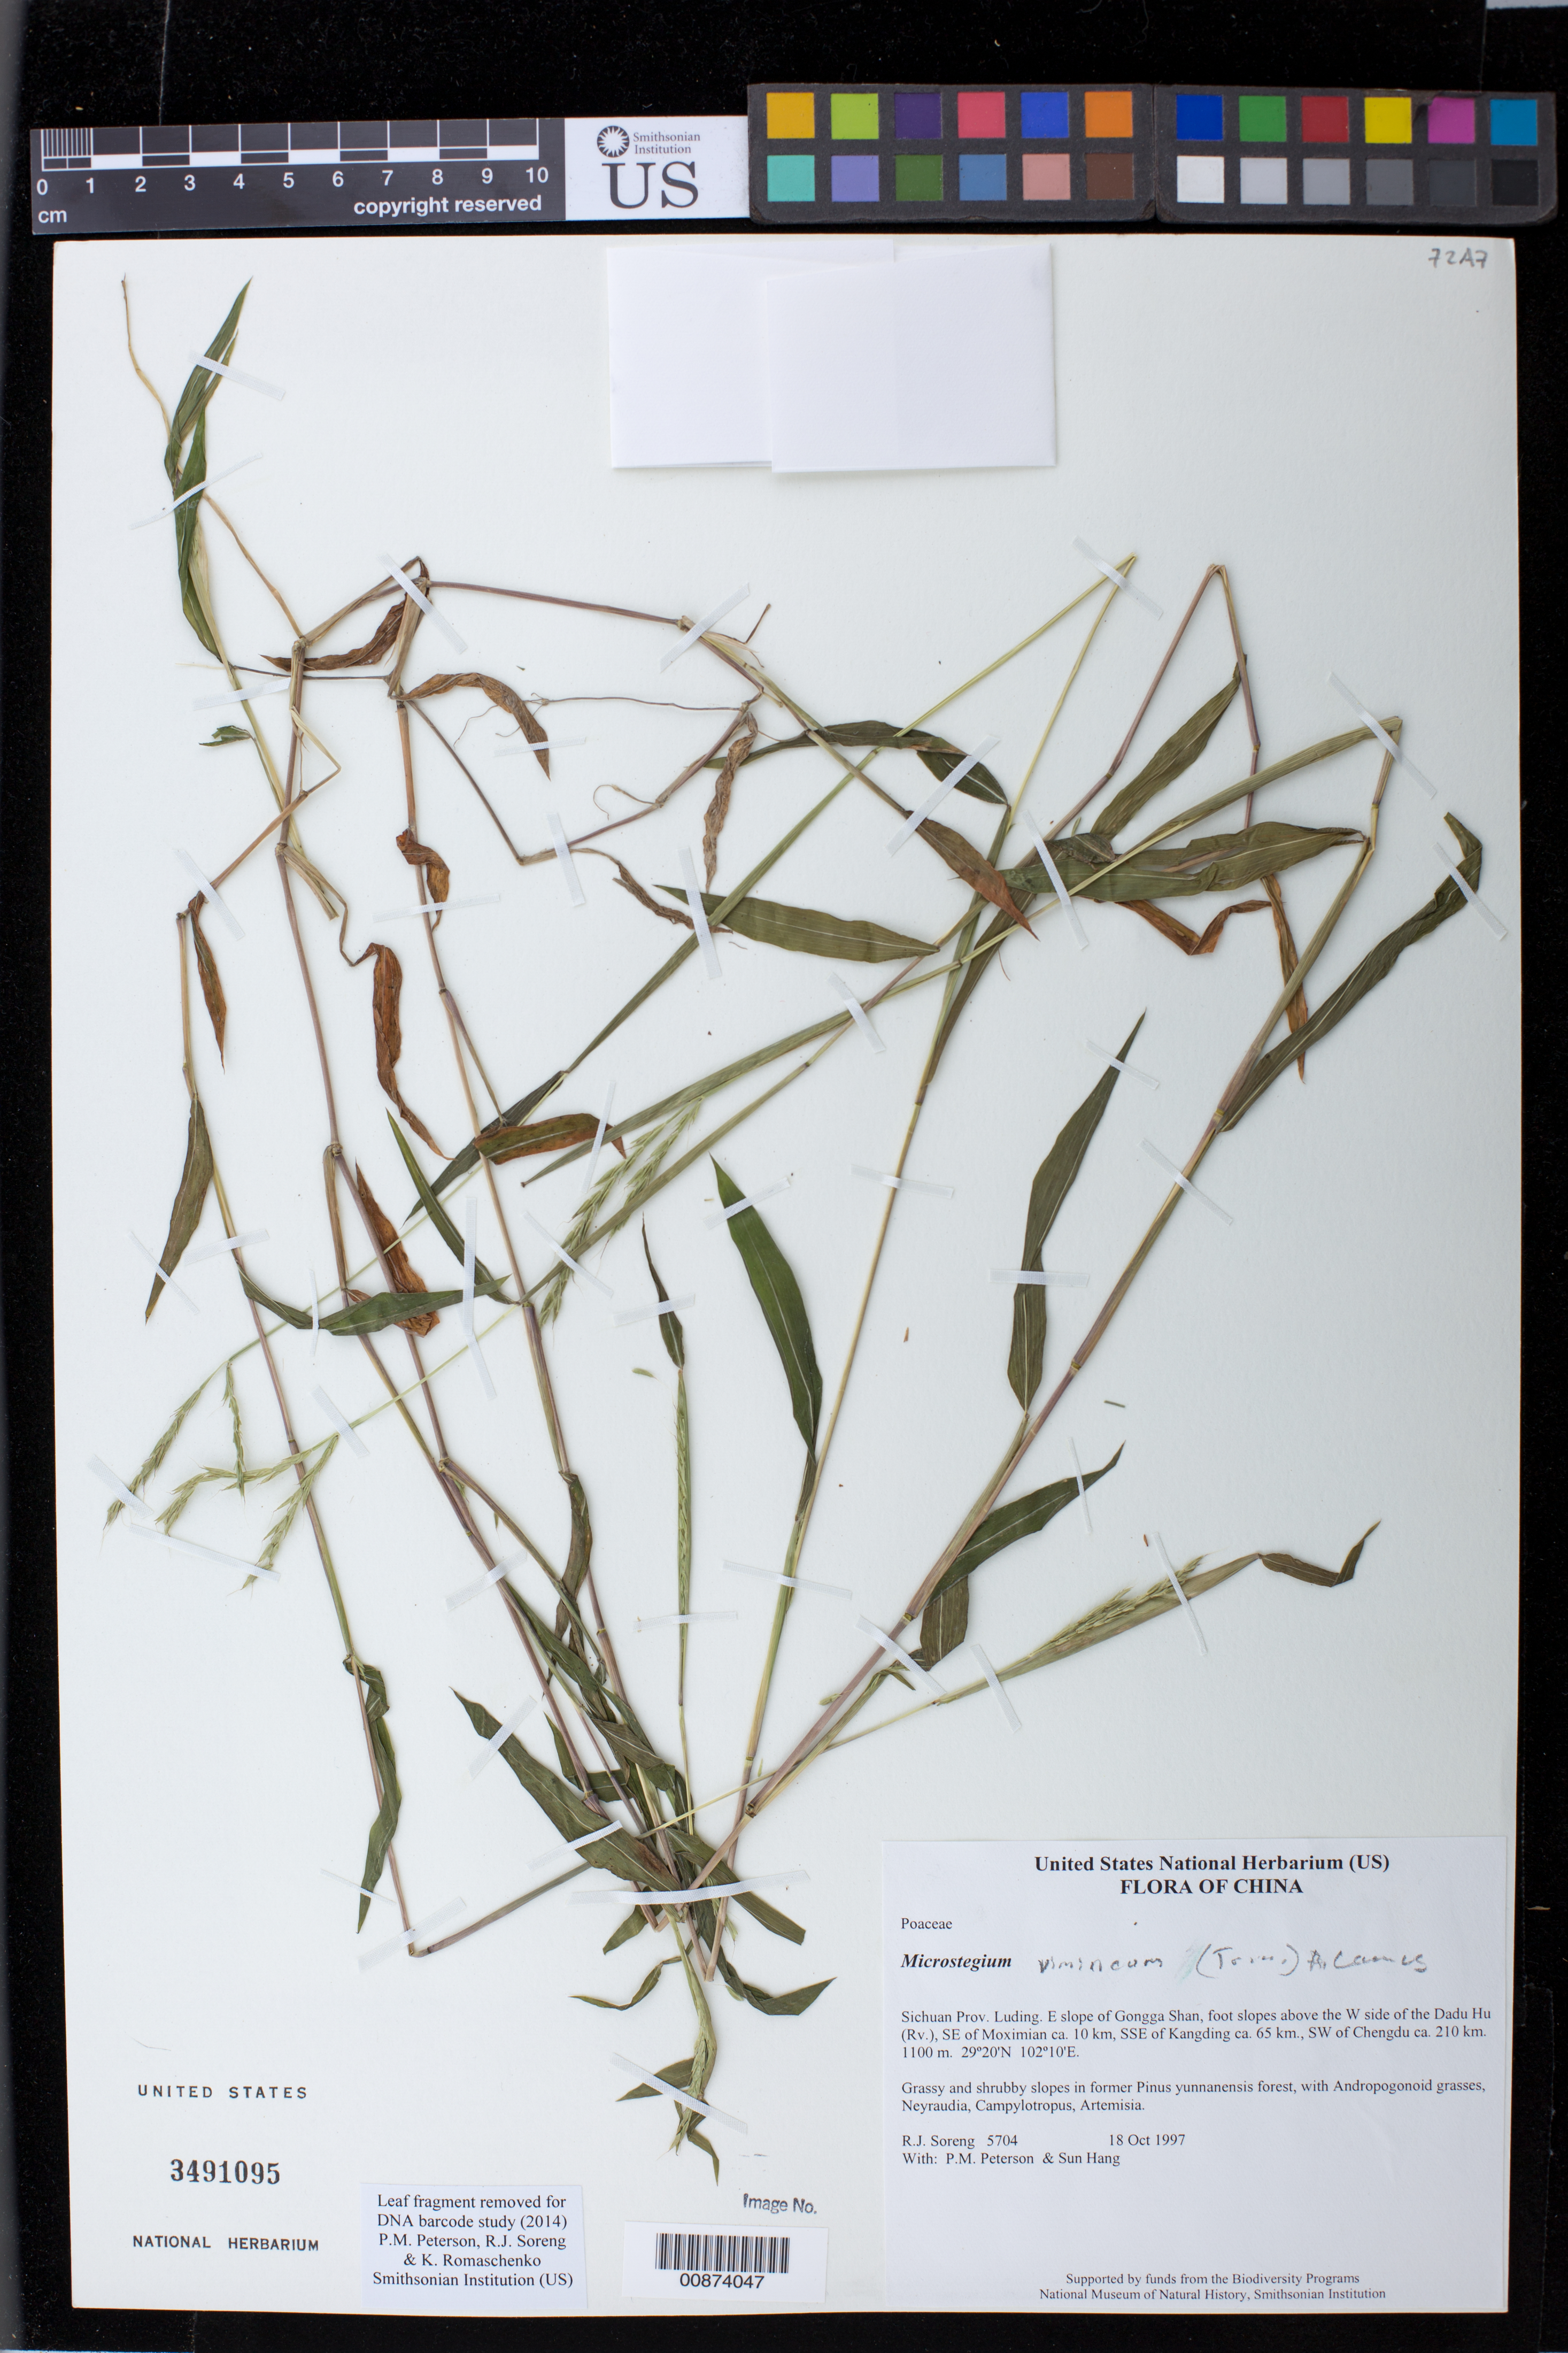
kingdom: Plantae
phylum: Tracheophyta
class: Liliopsida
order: Poales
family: Poaceae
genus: Microstegium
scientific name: Microstegium vimineum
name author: (Trin.) A. Camus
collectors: R. J. Soreng, P. M. Peterson & Sun Hang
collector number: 5704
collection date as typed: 18 Oct 1997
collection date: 1997-10-18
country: China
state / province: Sichuan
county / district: Luding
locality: E slope of Gongga Shan, foot slopes above the W side of the Dadu Hu (Rv.), SE of Moximian ca. 10 km, SSE of Kangding ca. 65 km., SW of Chengdu ca. 210 km.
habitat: Grassy and shruby slopes in former Pinus yunnanensis forest, with Andropogonoid grasses, Neyraudia, Campylotropus, Artemisia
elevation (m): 1100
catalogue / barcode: US 3491095